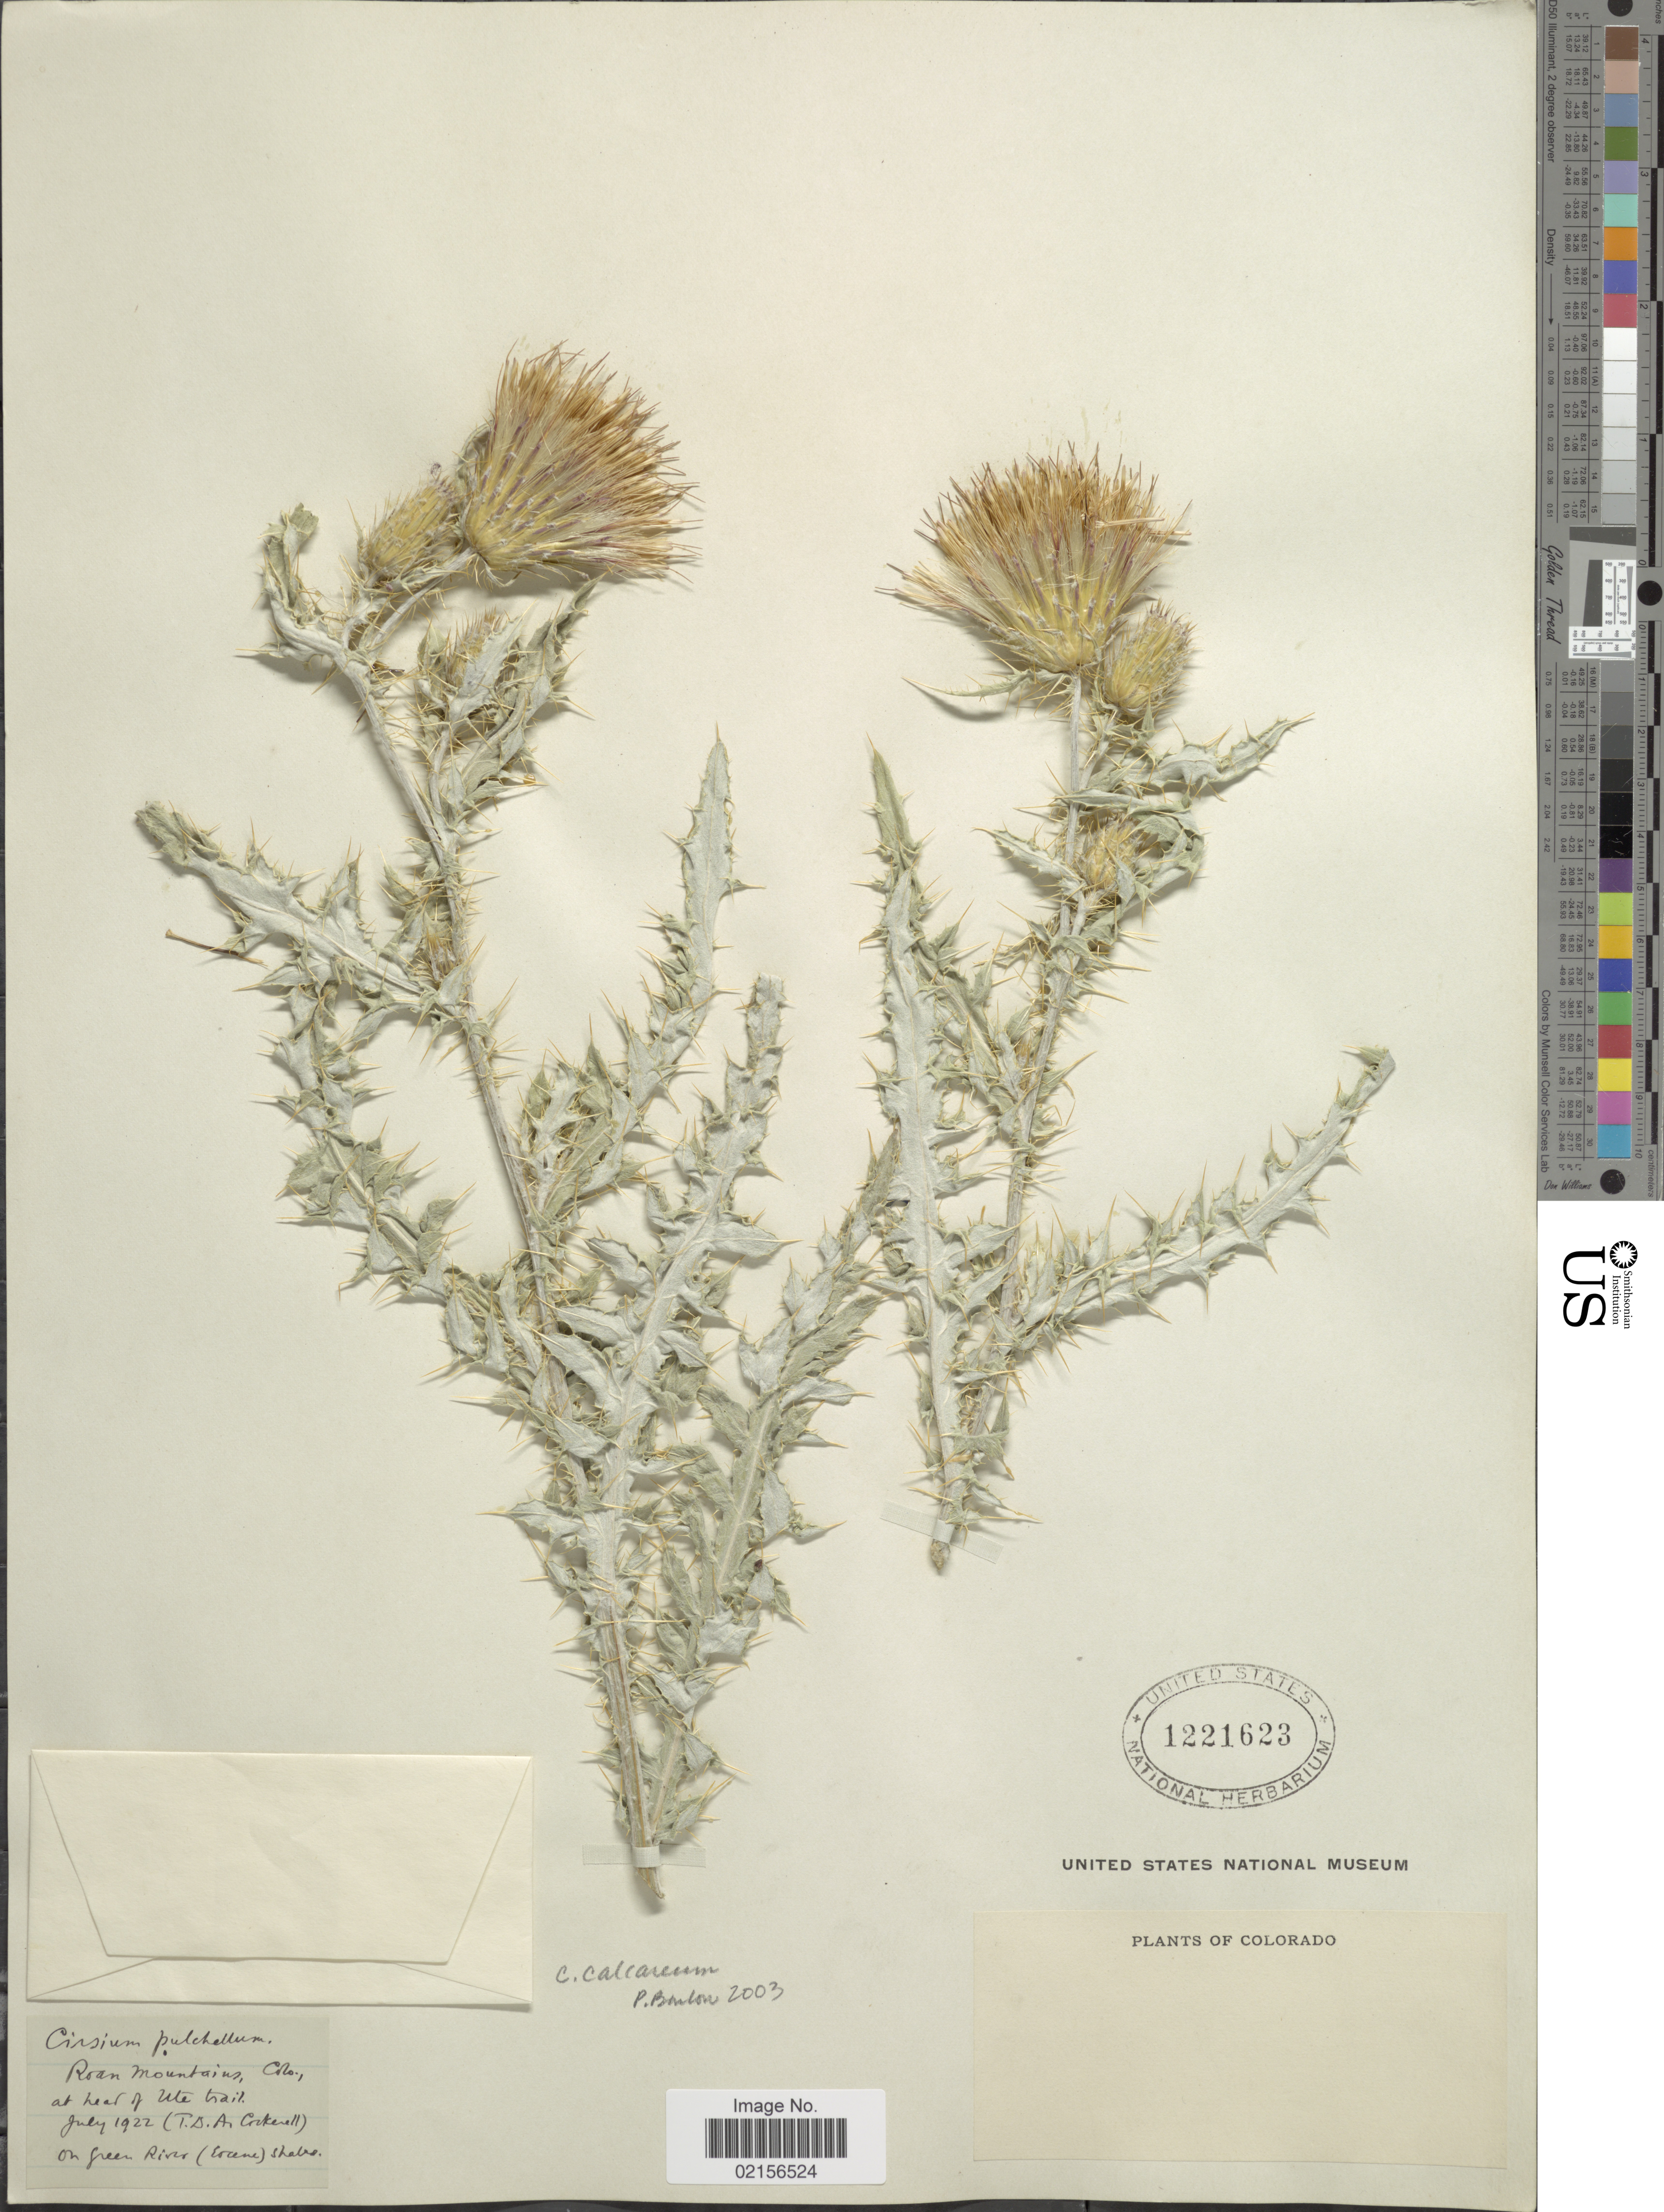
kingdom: Plantae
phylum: Tracheophyta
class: Magnoliopsida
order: Asterales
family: Asteraceae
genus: Cirsium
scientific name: Cirsium calcareum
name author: (M.E. Jones) Wooton & Standl.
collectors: T. Cockerell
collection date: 1922-07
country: United States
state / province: Colorado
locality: Roan Mountains, at hear of Ute trail, on green river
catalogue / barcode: US 1221623